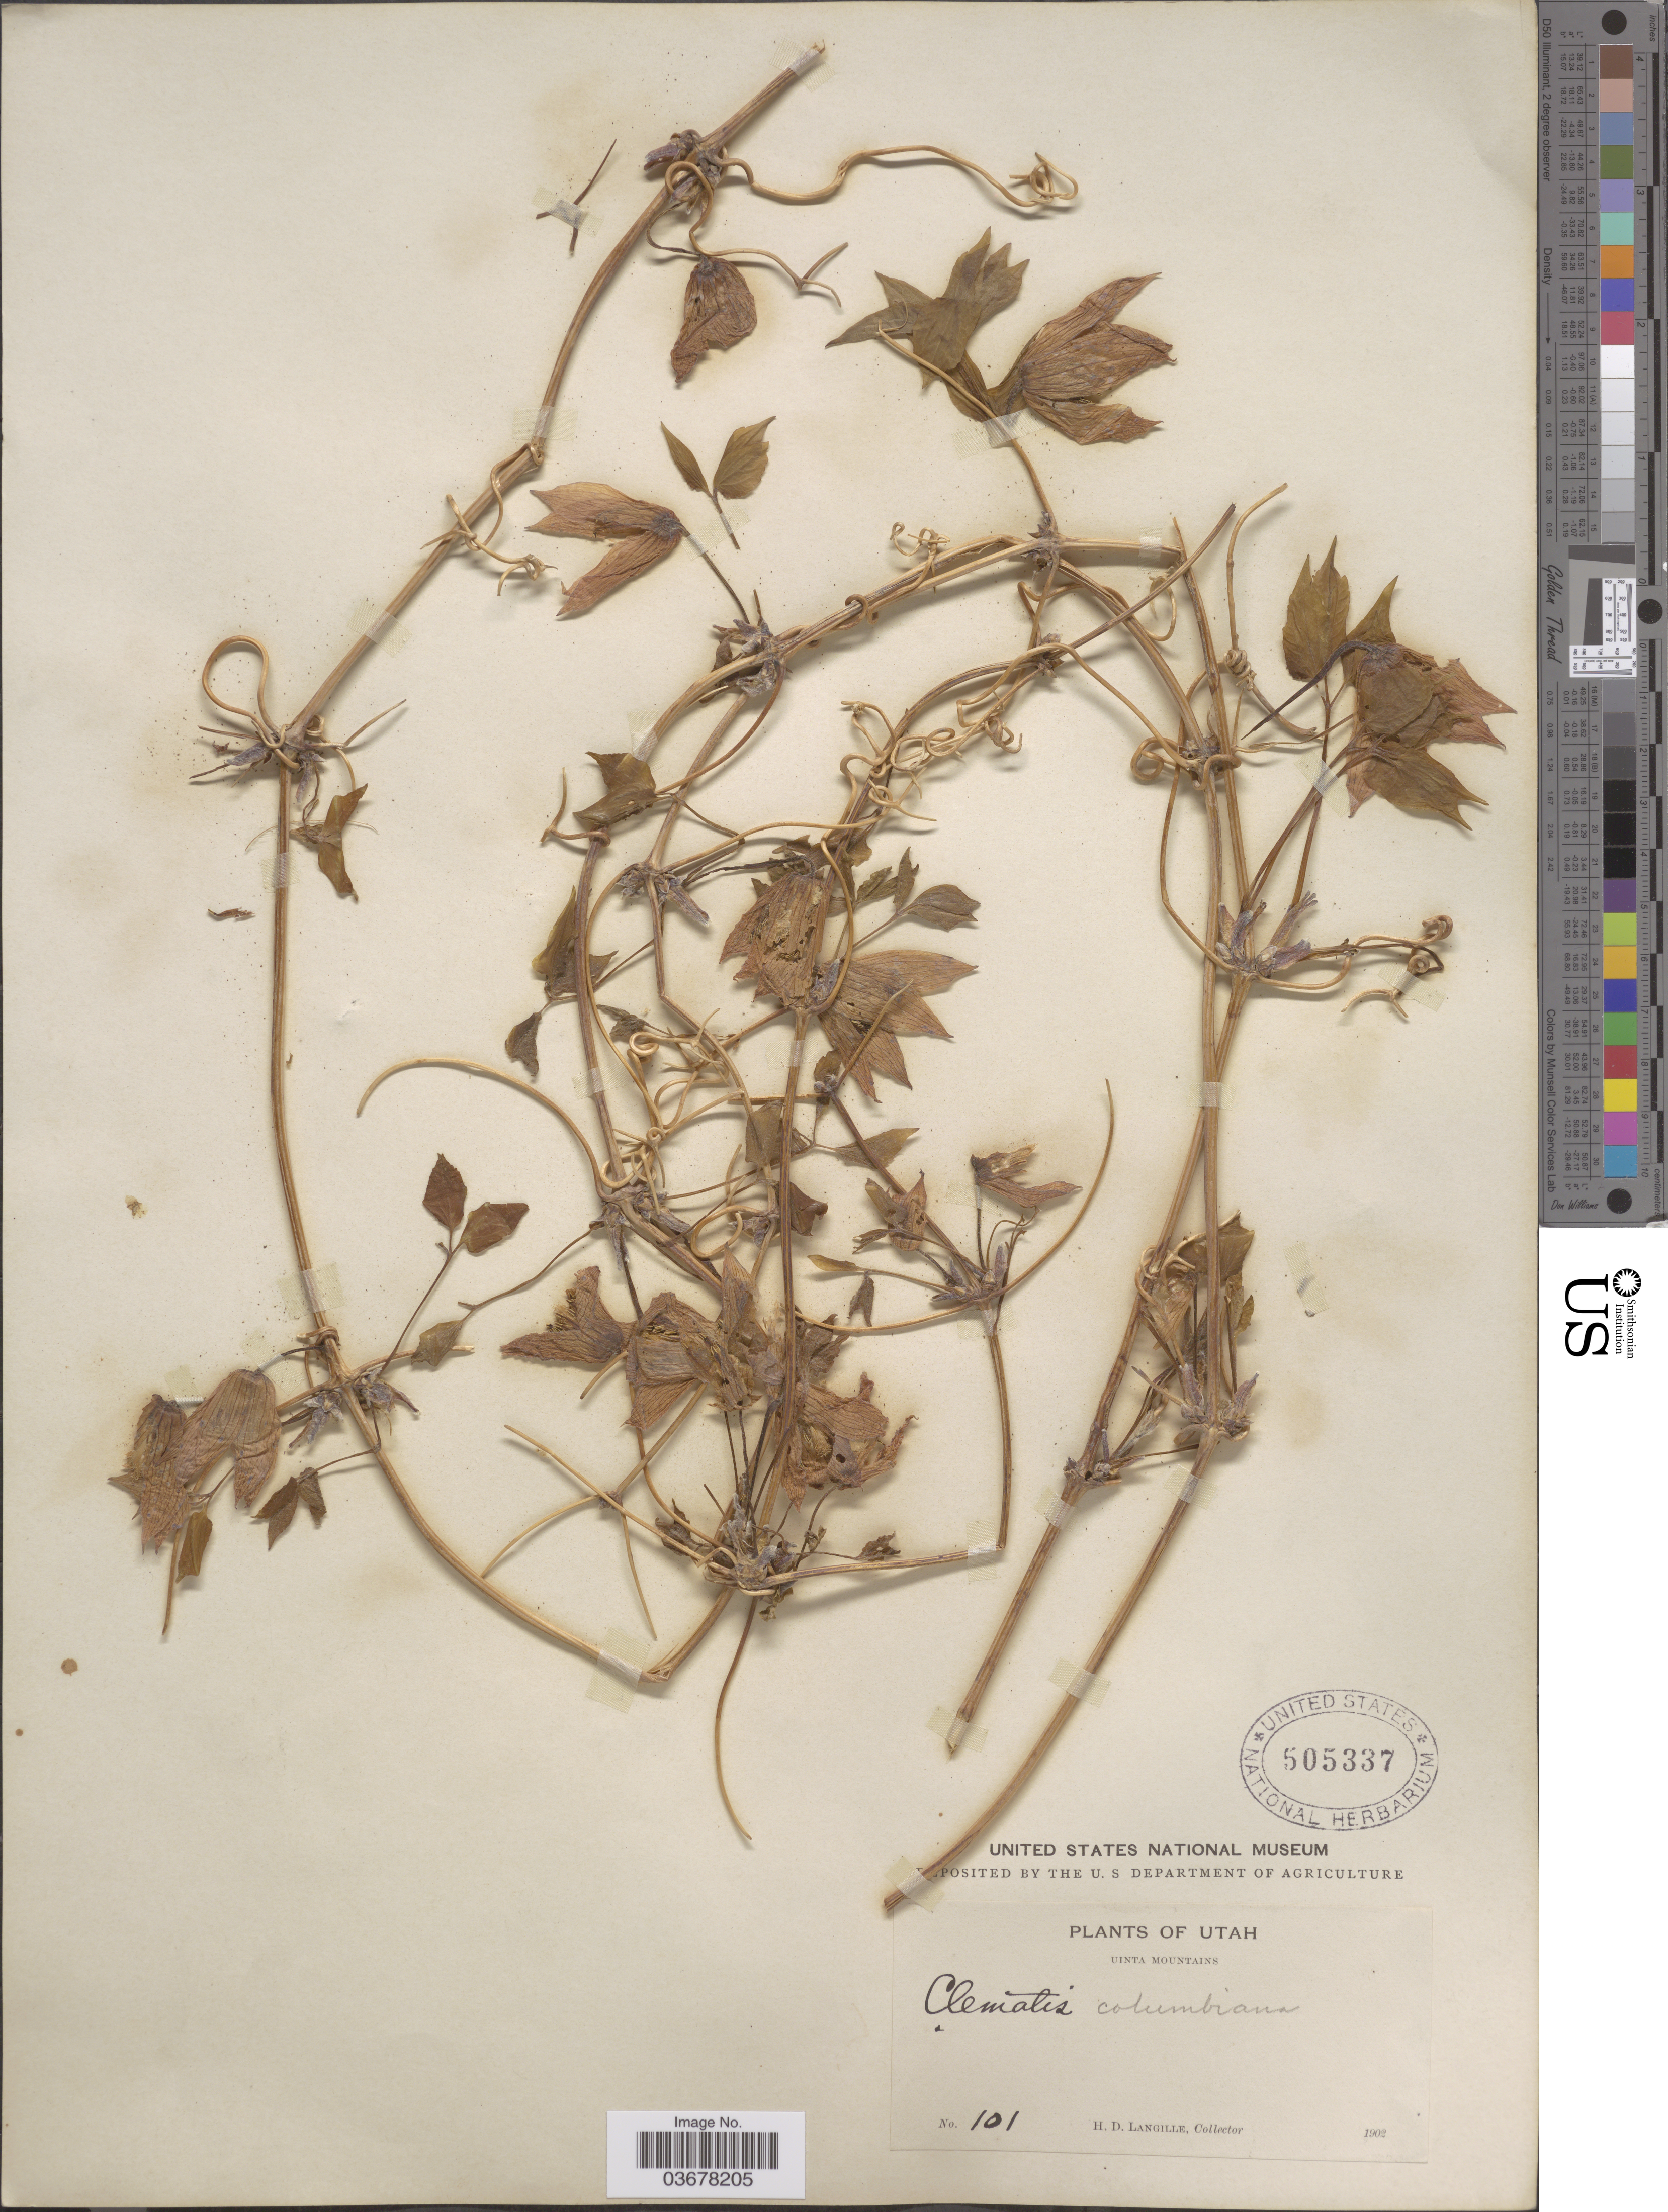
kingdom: Plantae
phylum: Tracheophyta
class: Magnoliopsida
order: Ranunculales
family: Ranunculaceae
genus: Clematis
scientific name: Clematis columbiana var. columbiana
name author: (Nutt.) Torr. & A. Gray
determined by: Strong, M. T., (US), Smithsonian Institution - National Museum of Natural History (UNITED STATES)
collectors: H. Langille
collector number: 101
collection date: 1902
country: United States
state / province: Utah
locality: Uinta Mountains.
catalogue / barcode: US 505337